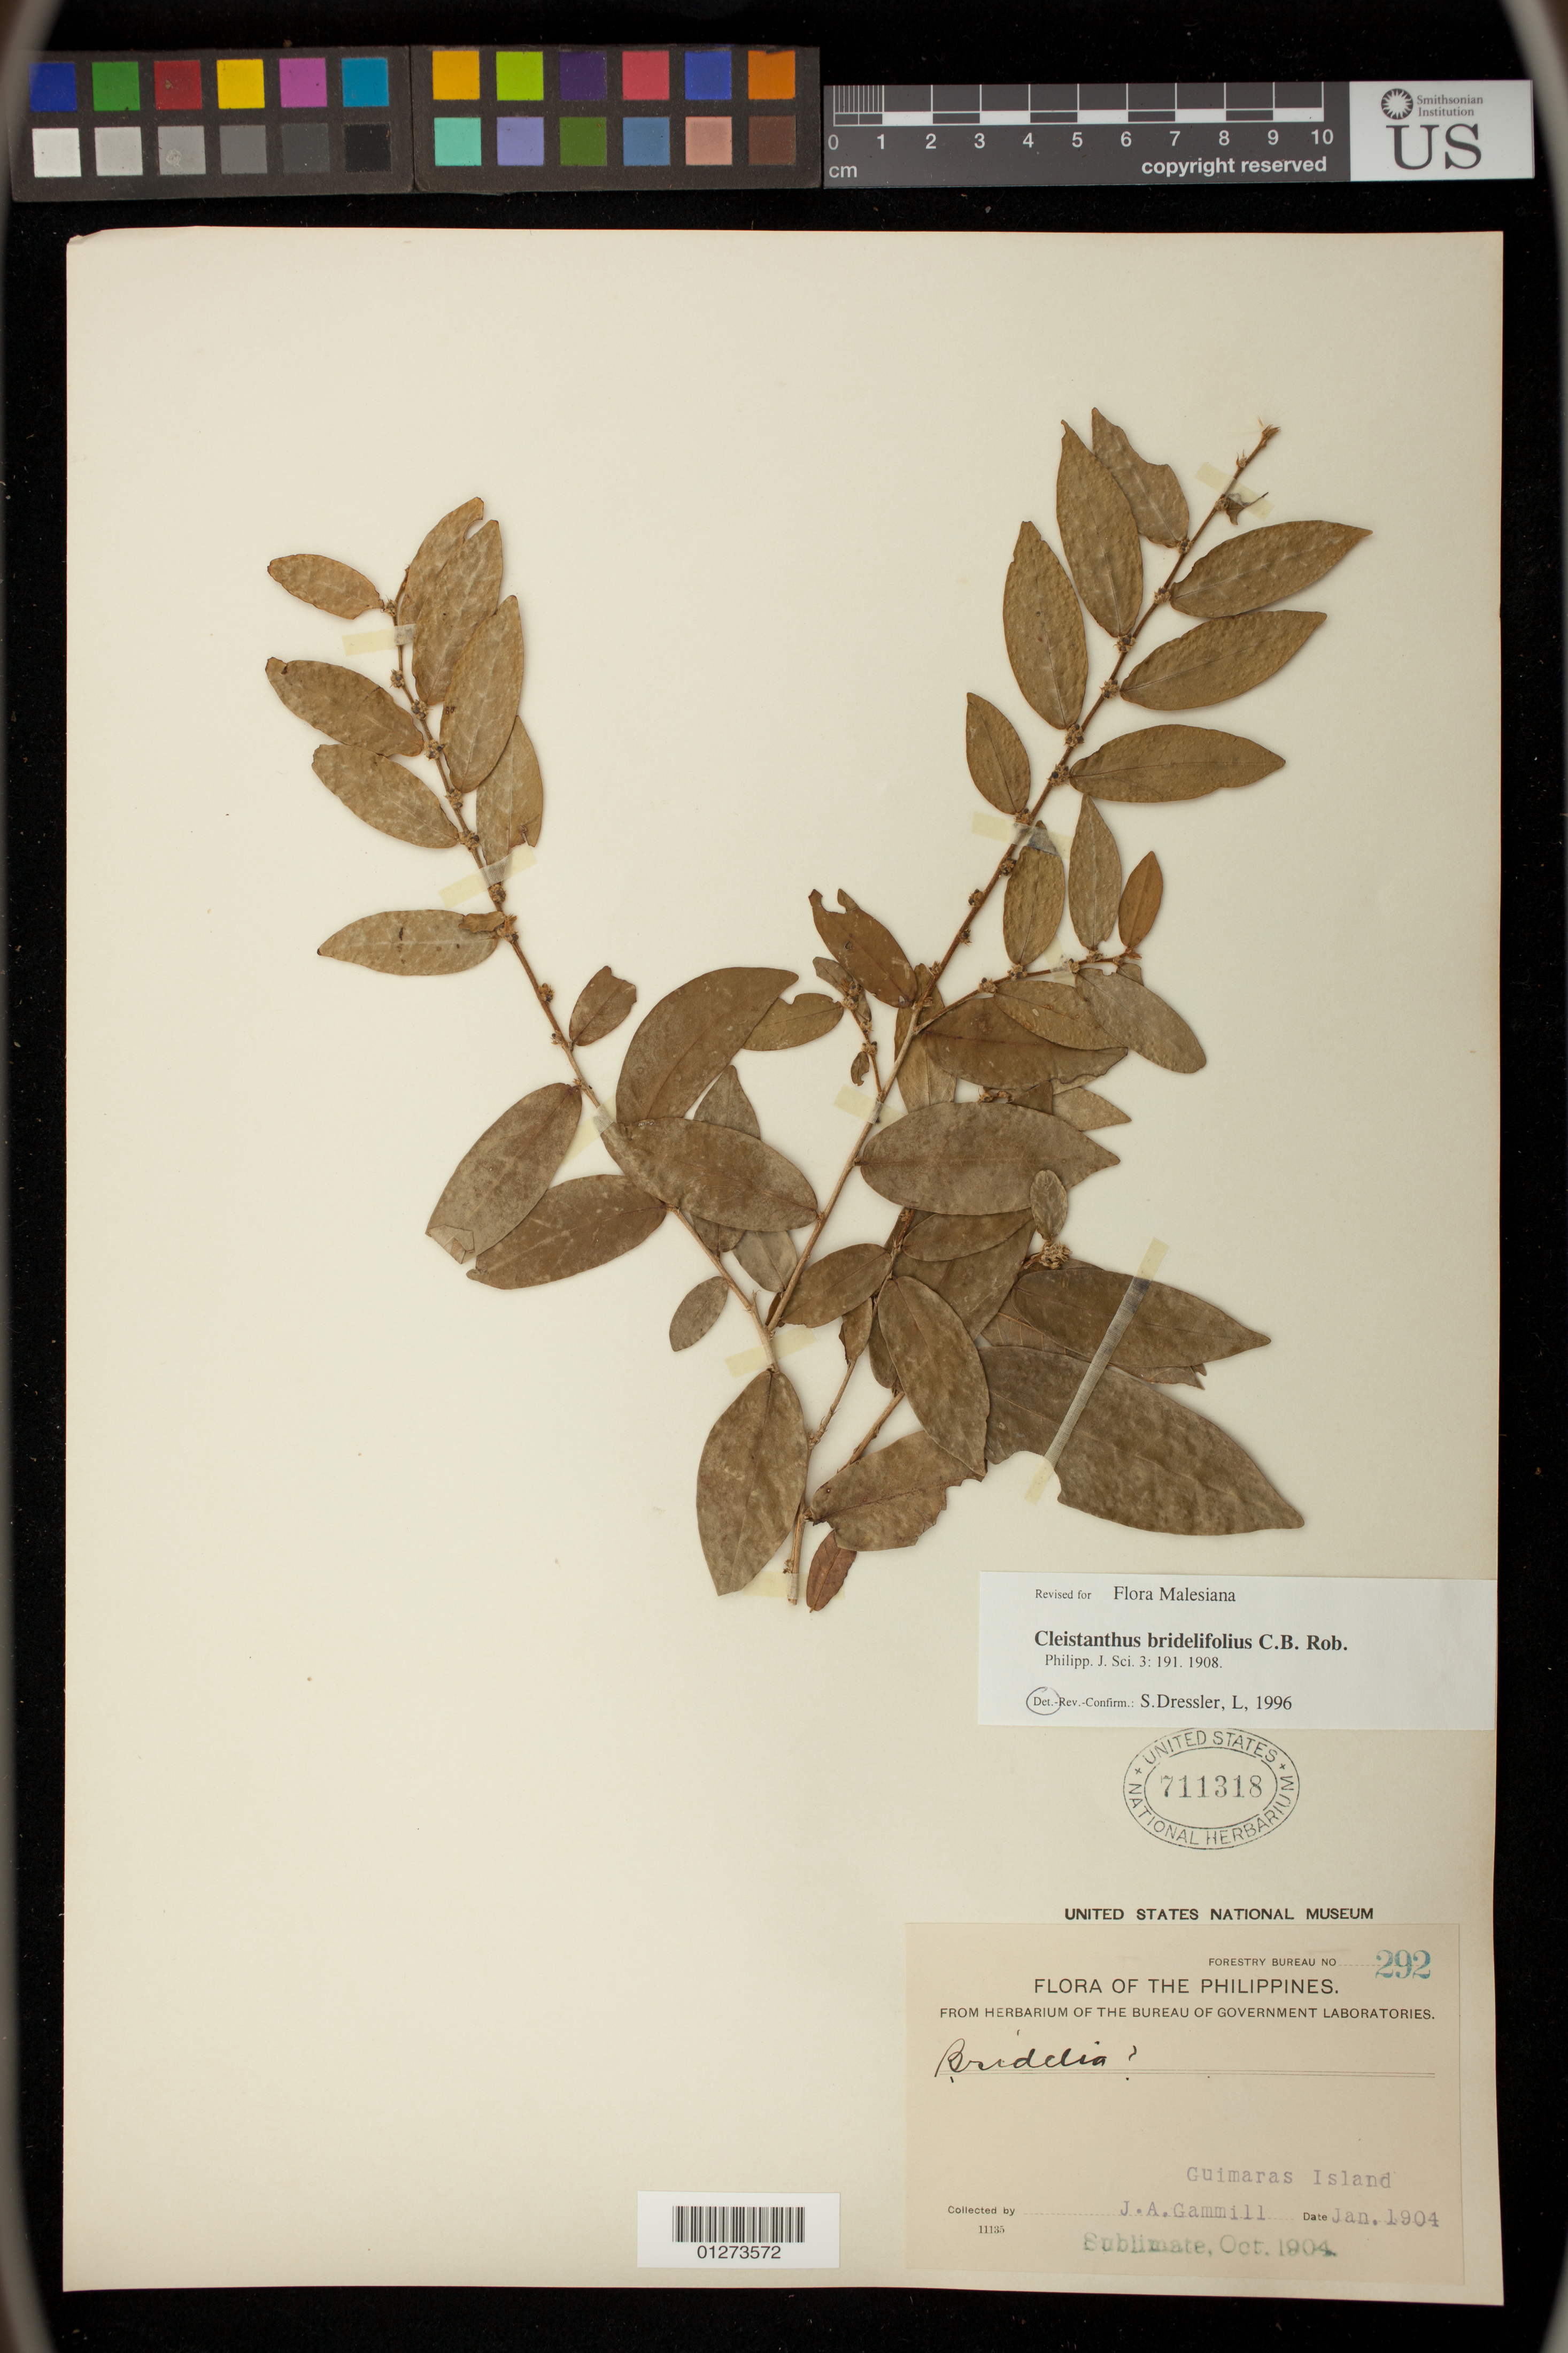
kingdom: Plantae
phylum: Tracheophyta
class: Magnoliopsida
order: Malpighiales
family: Phyllanthaceae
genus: Cleistanthus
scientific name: Cleistanthus brideliifolius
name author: C.B. Rob.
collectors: J. Gammill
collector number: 292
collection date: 1904-01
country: Philippines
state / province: Western Visayas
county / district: Guimaras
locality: Guimaras Island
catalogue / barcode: US 711318